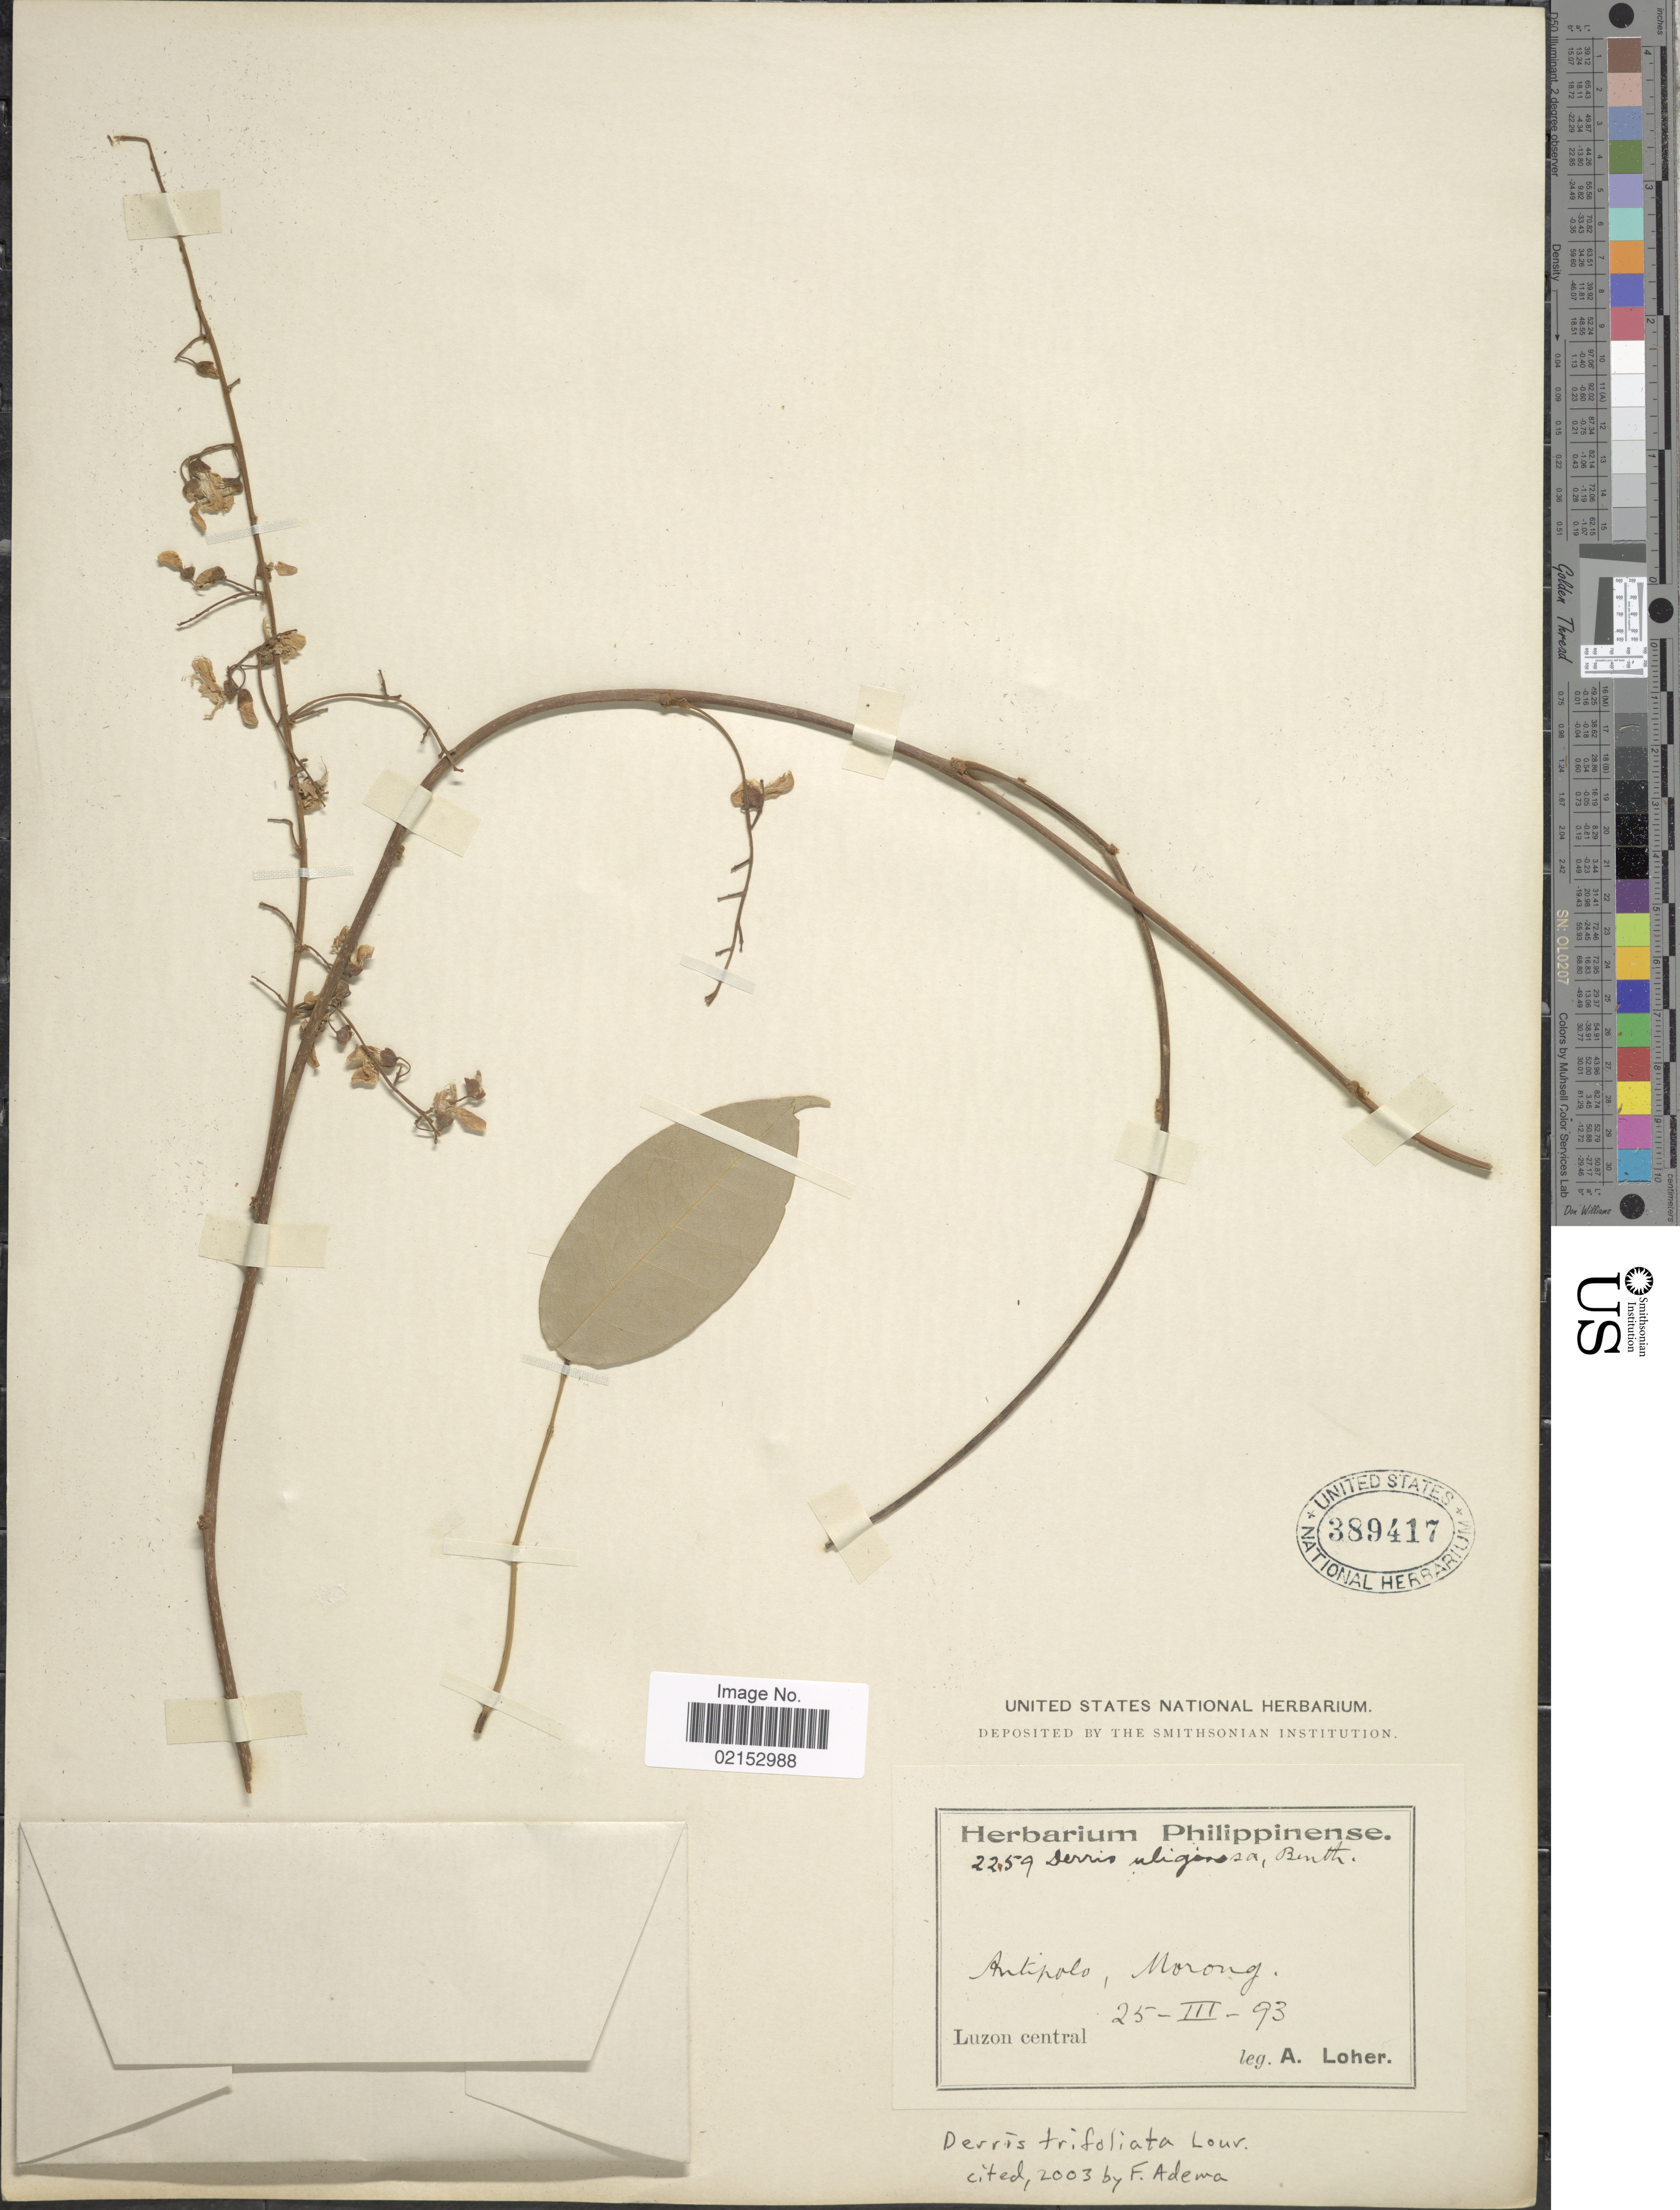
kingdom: Plantae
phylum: Tracheophyta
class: Magnoliopsida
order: Fabales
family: Fabaceae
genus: Derris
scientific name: Derris trifoliata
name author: Lour.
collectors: A. Loher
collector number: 2259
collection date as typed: Transcribed d/m/y: 25/3/93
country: Philippines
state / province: Central Luzon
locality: Antipolo, Morong, Luzon central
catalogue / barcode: US 389417